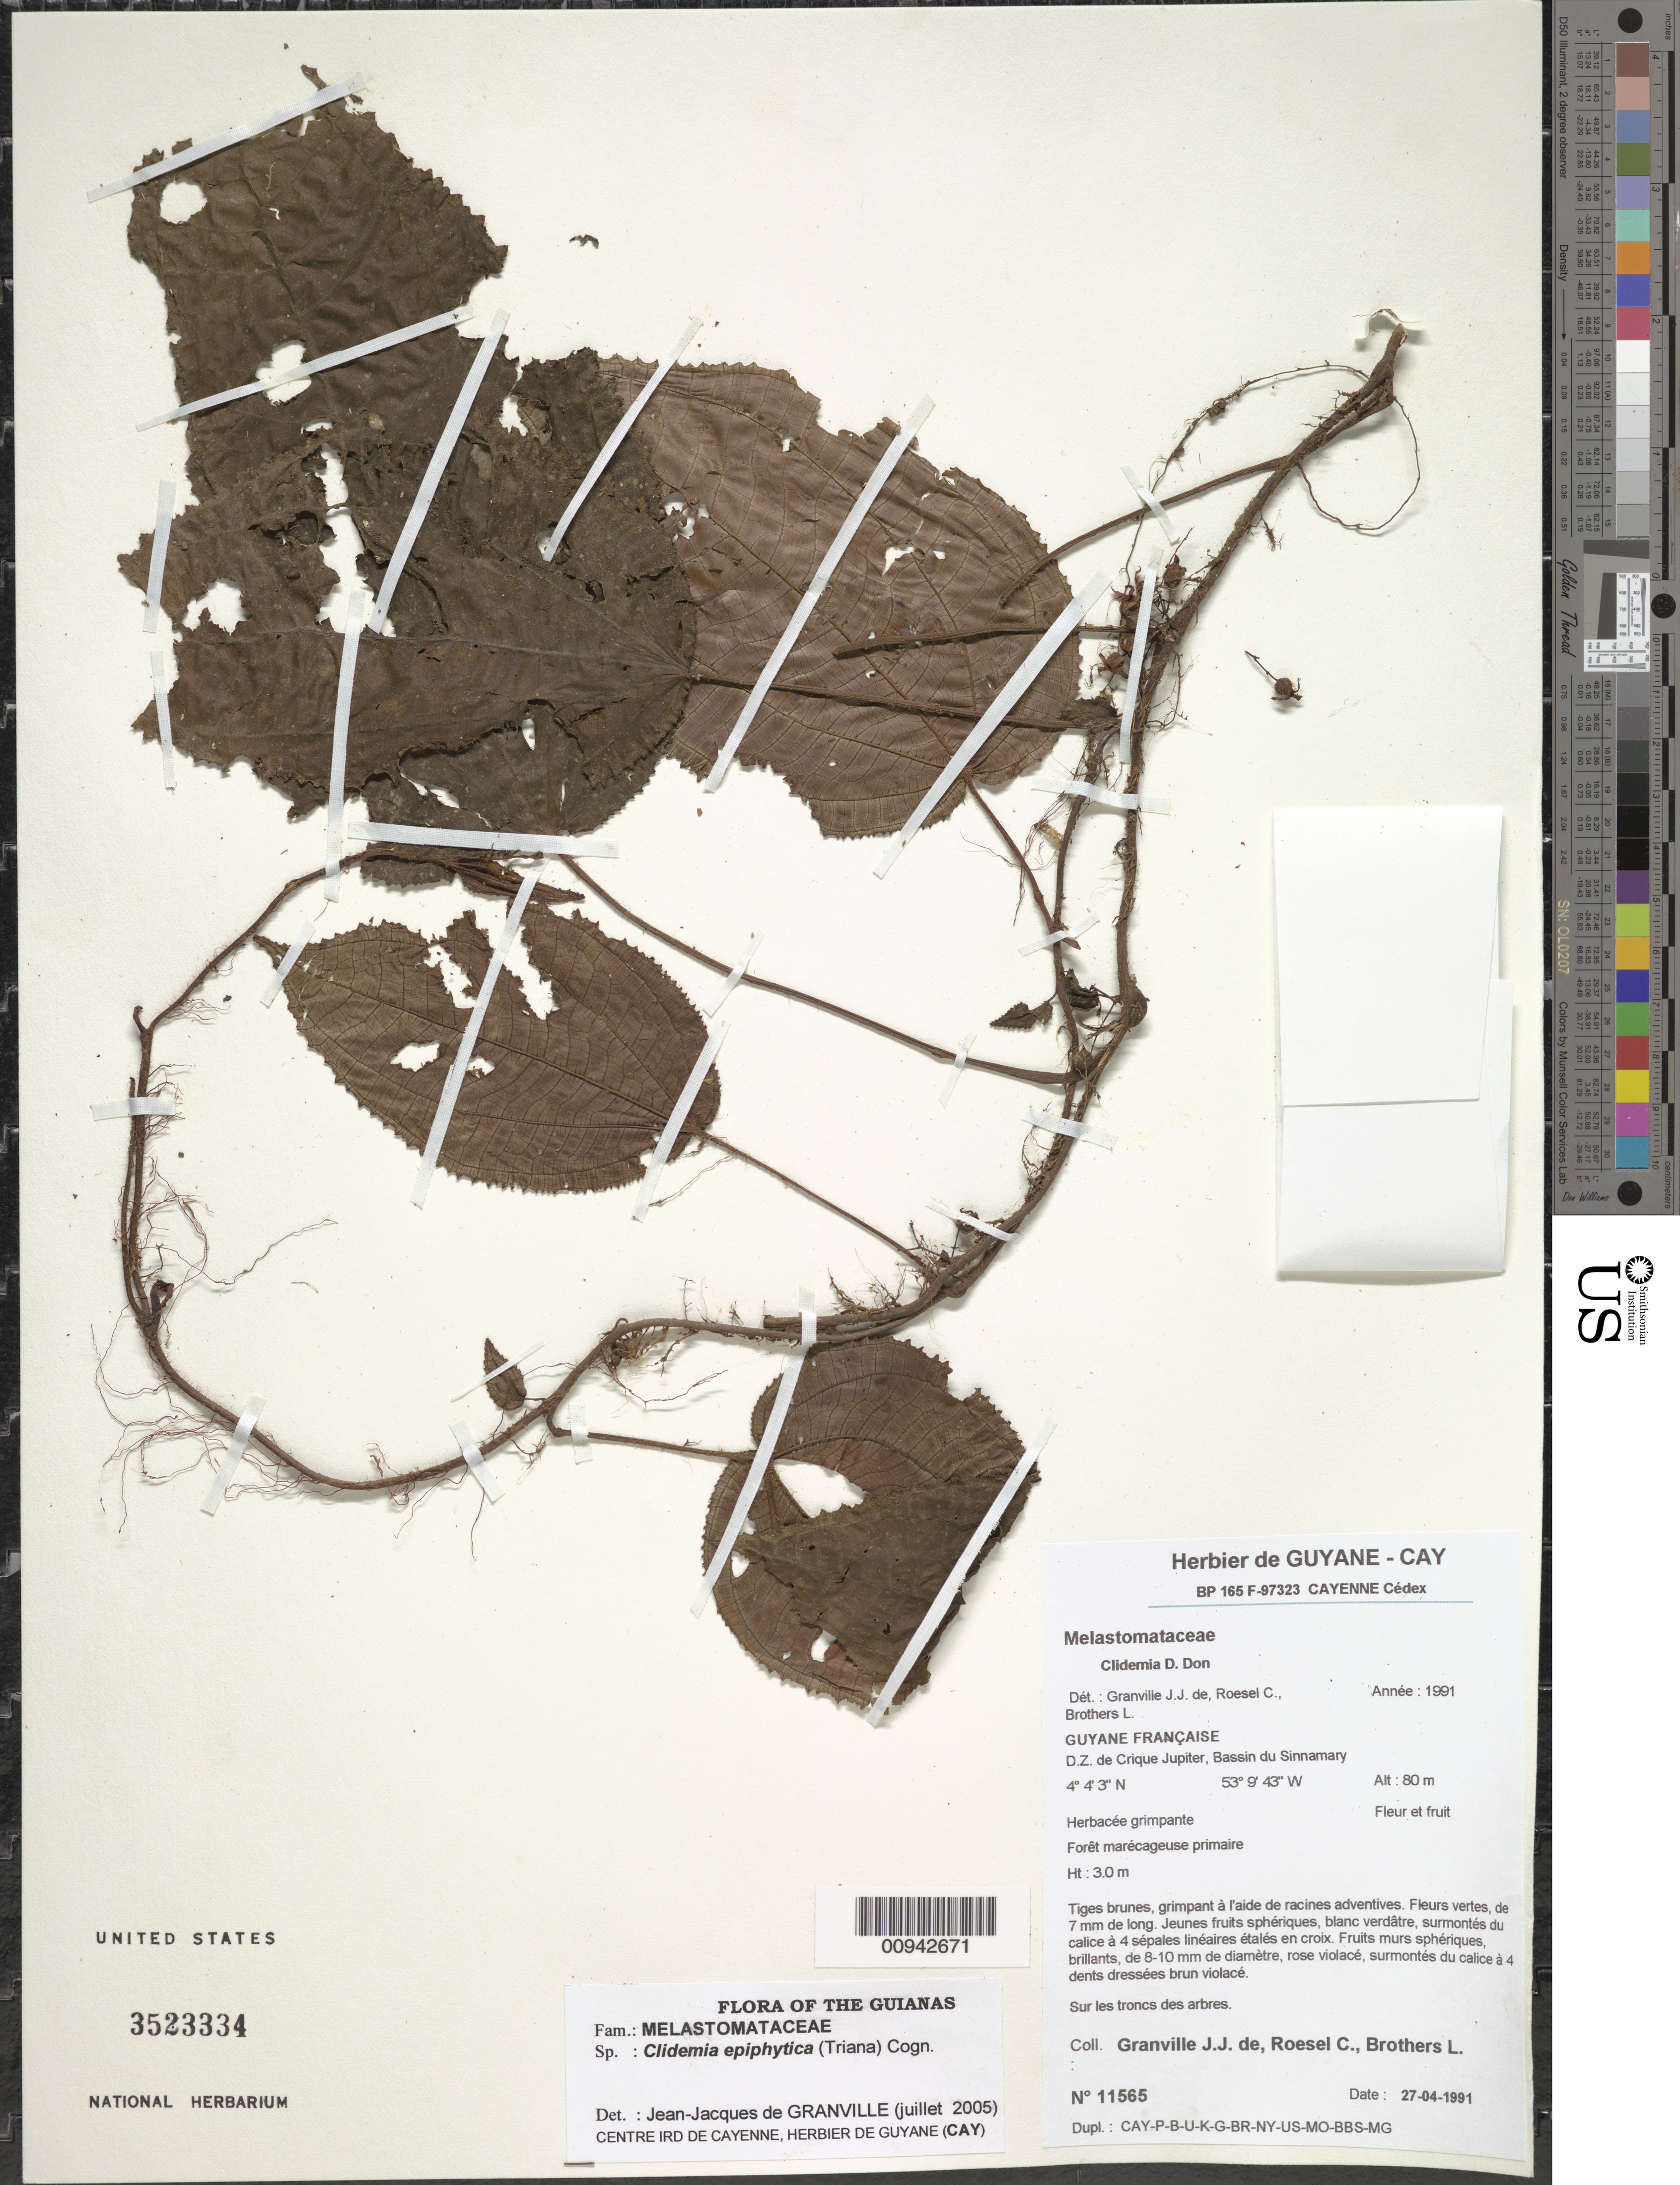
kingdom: Plantae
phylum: Tracheophyta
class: Magnoliopsida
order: Myrtales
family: Melastomataceae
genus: Clidemia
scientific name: Clidemia epiphytica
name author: (Triana) Cogn.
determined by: Granville, J. J. de, (CAY), Institut de Recherche pour le Developpement (IRD) (FRENCH GUIANA)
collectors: J.-J. de Granville, C. S. Roesel & L. Brothers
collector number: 11565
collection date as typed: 27-Apr-91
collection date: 1991-04-27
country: French Guiana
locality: D.Z. de Crique Jupiter, Bassin du Sinnamary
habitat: Foret marecageuse primaire. Sur les troncs des arbres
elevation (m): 80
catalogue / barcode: US 3523334